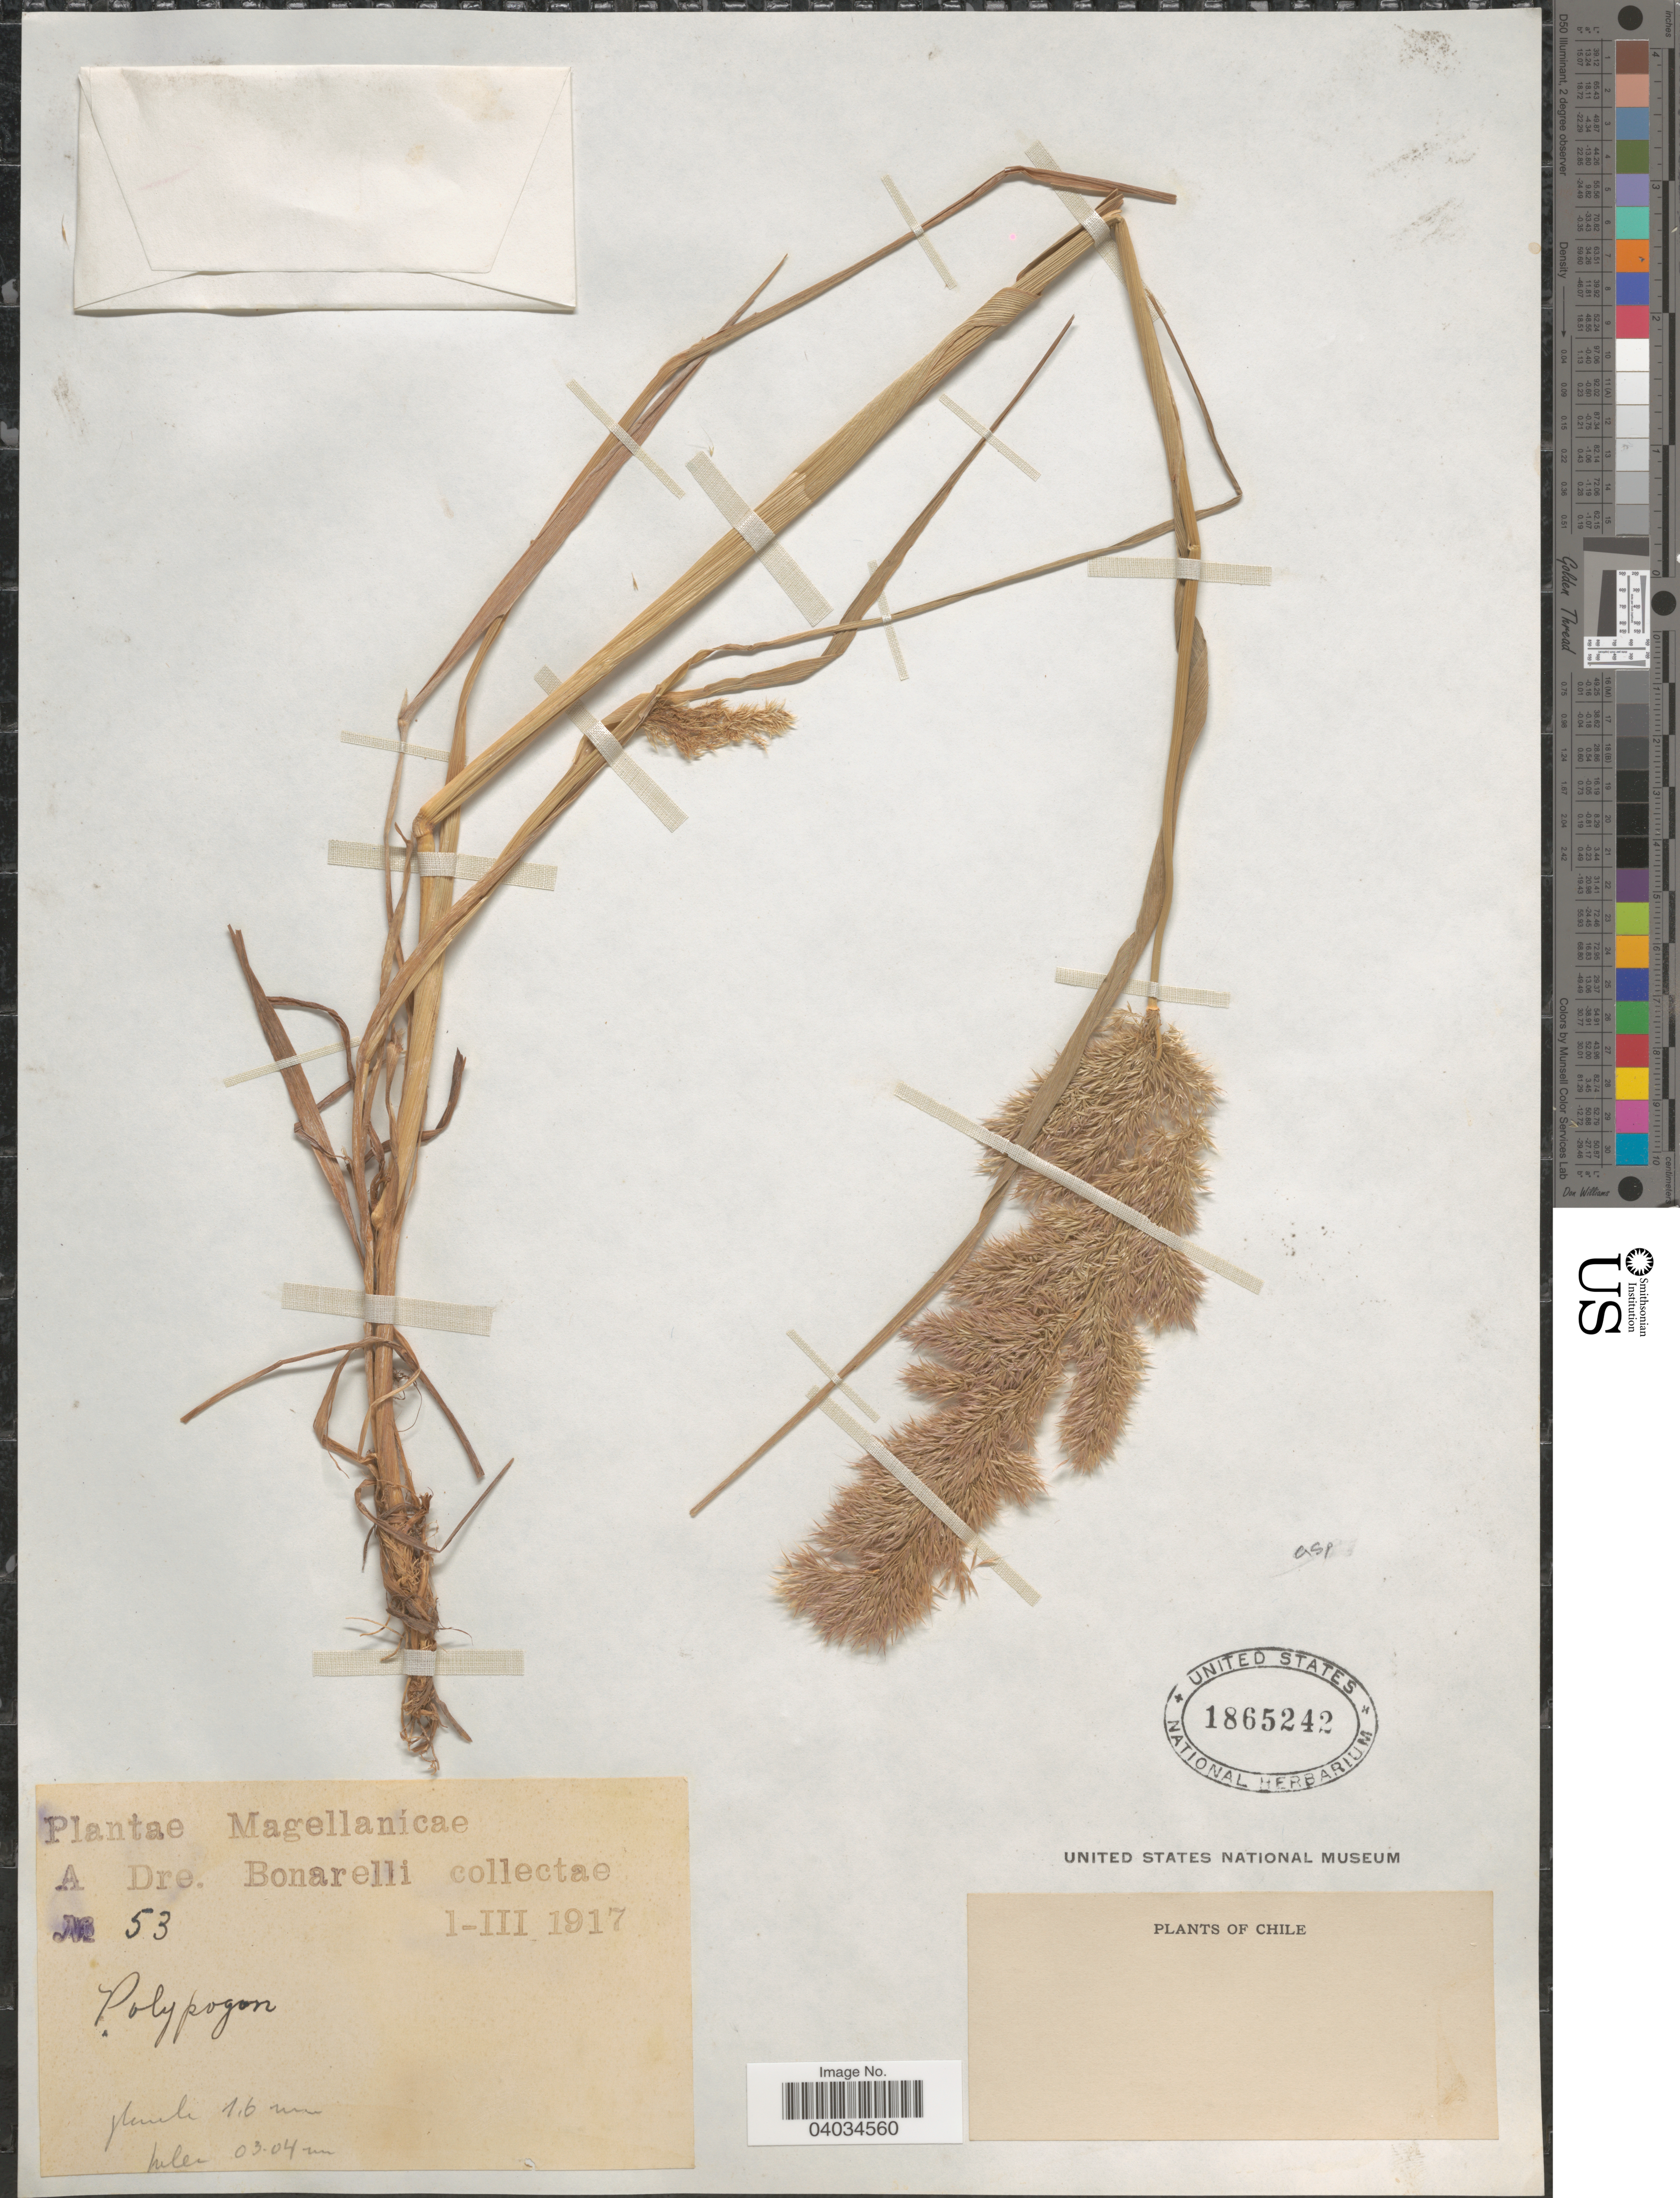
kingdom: Plantae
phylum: Tracheophyta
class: Liliopsida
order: Poales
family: Poaceae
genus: Polypogon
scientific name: Polypogon sp.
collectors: A. Bonarelli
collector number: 53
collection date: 1917-03-01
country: Chile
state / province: Magallanes y de la Antártica Chilena (XII)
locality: Magellanicae.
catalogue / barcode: US 1865242